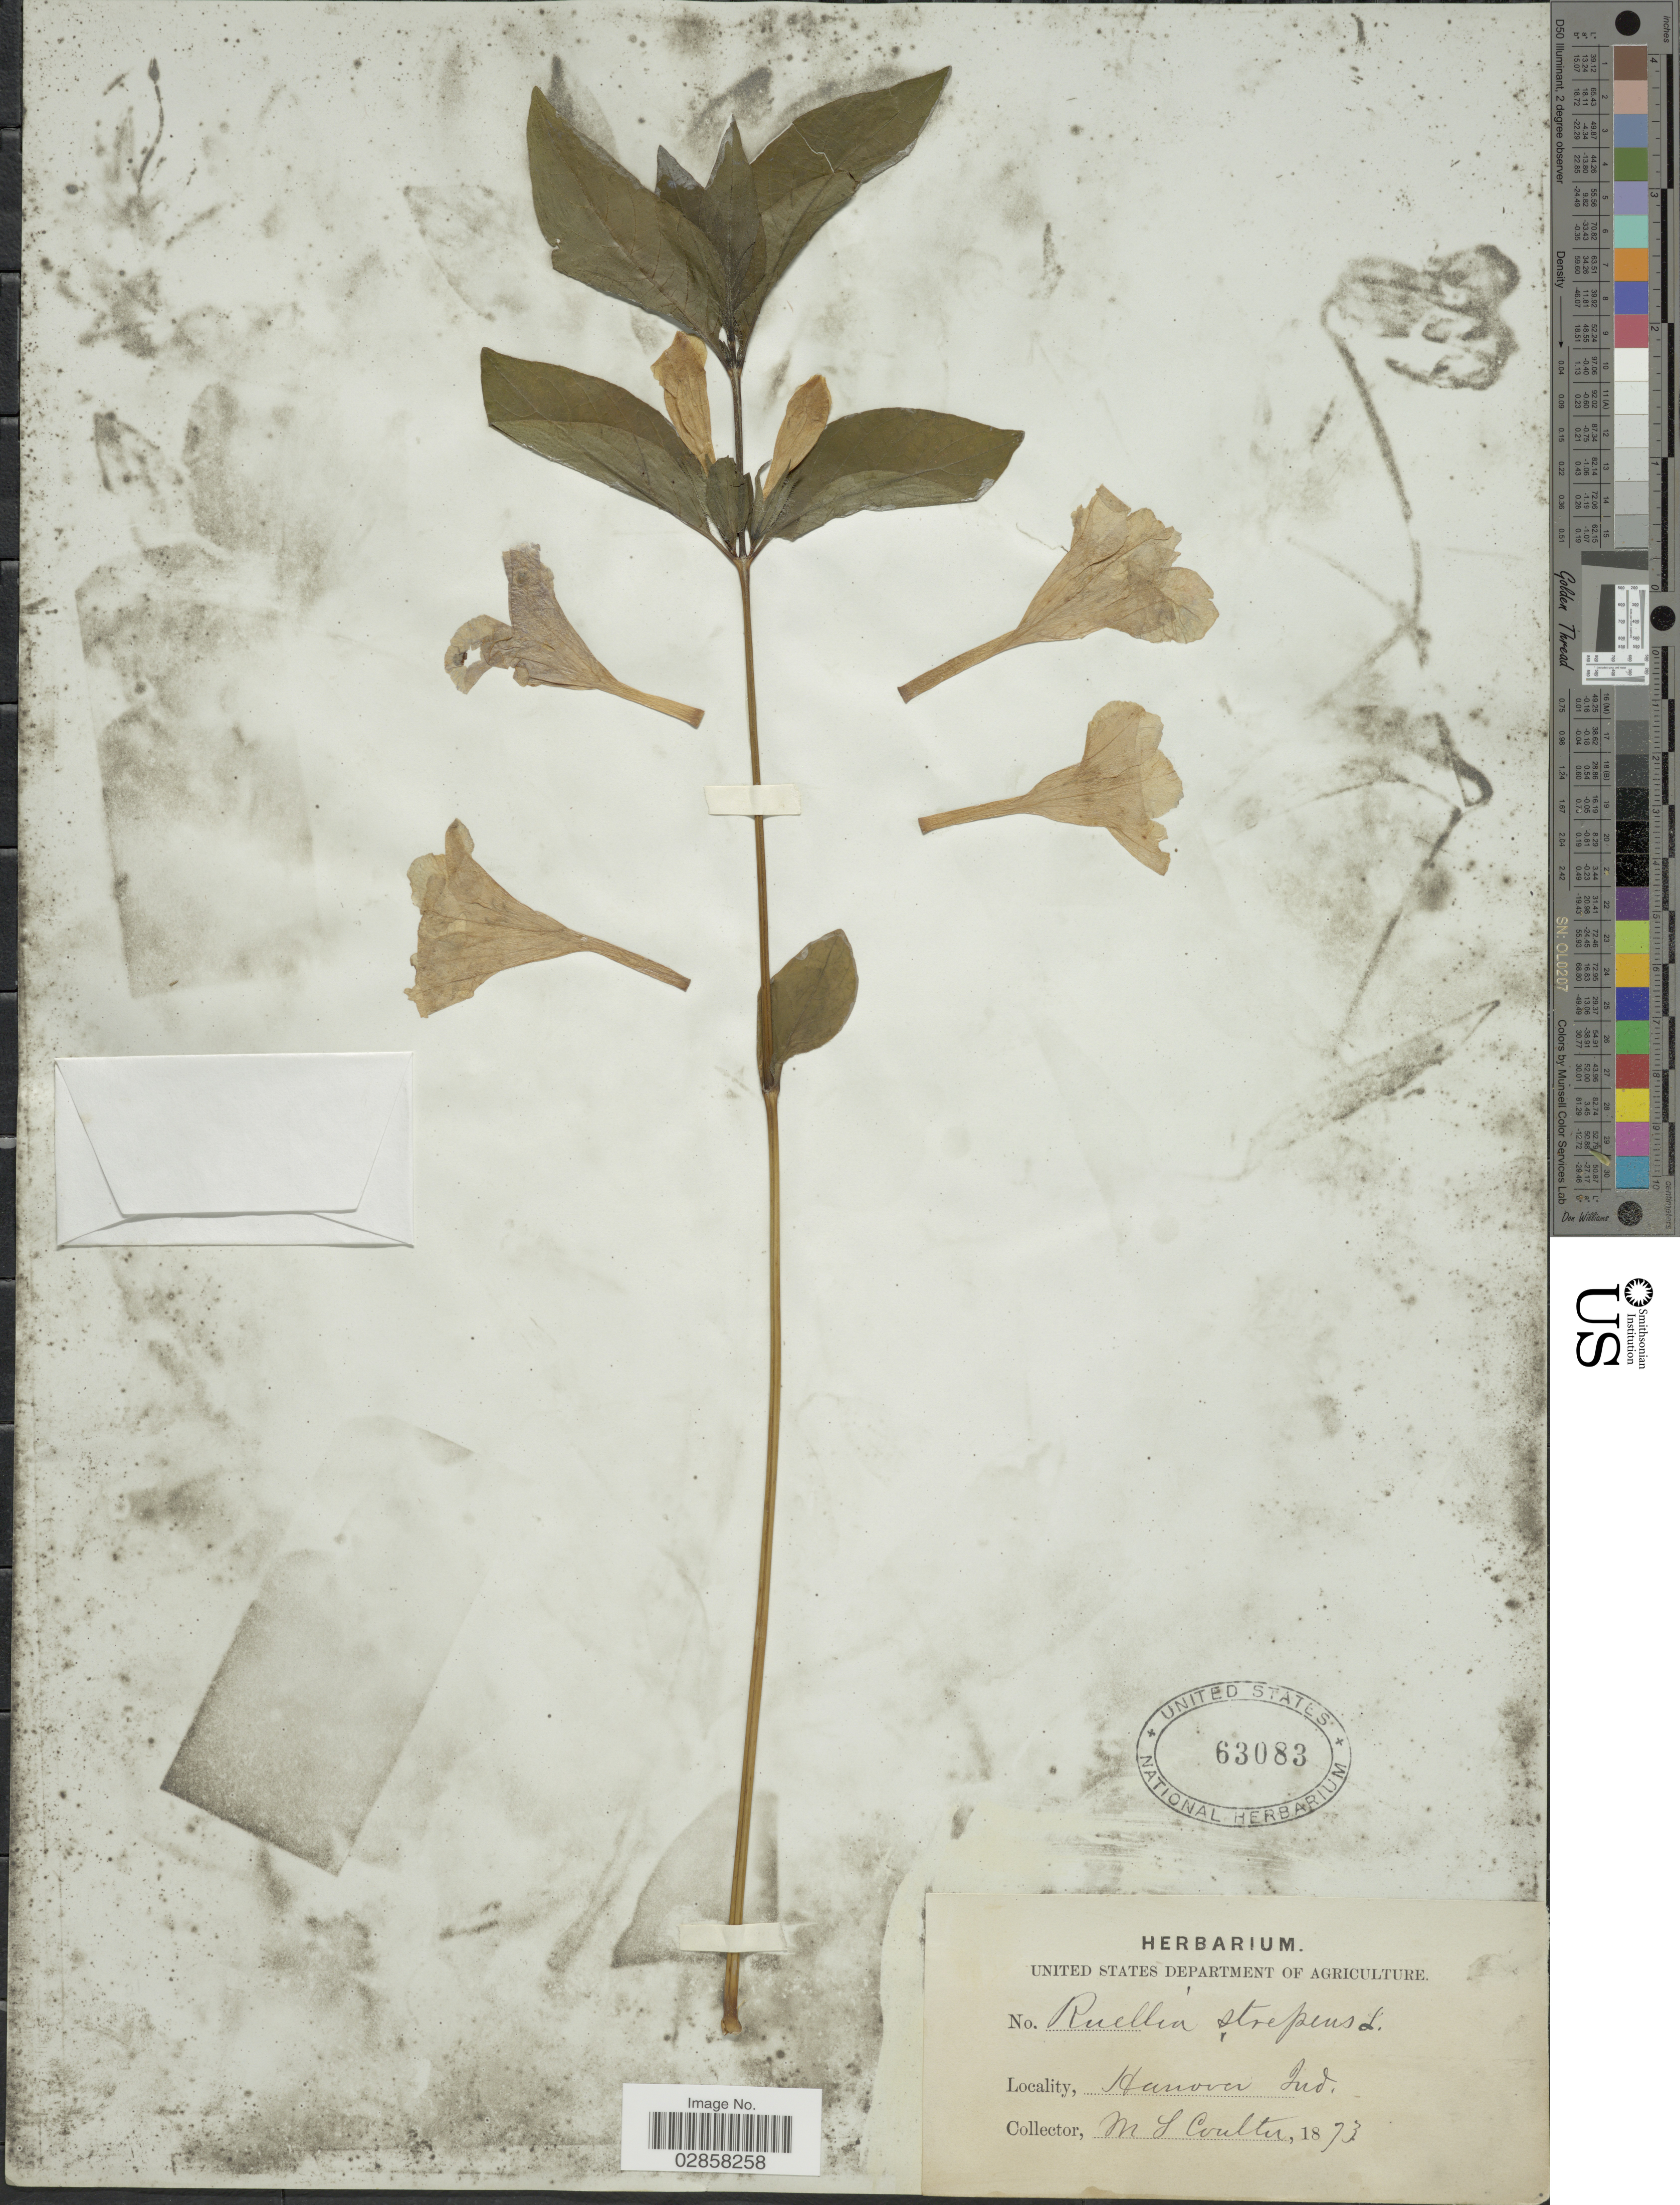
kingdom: Plantae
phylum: Tracheophyta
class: Magnoliopsida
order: Lamiales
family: Acanthaceae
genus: Ruellia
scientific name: Ruellia strepens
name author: L.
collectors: M. Coulter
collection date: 1873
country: United States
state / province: Indiana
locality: Hanover.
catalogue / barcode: US 63083